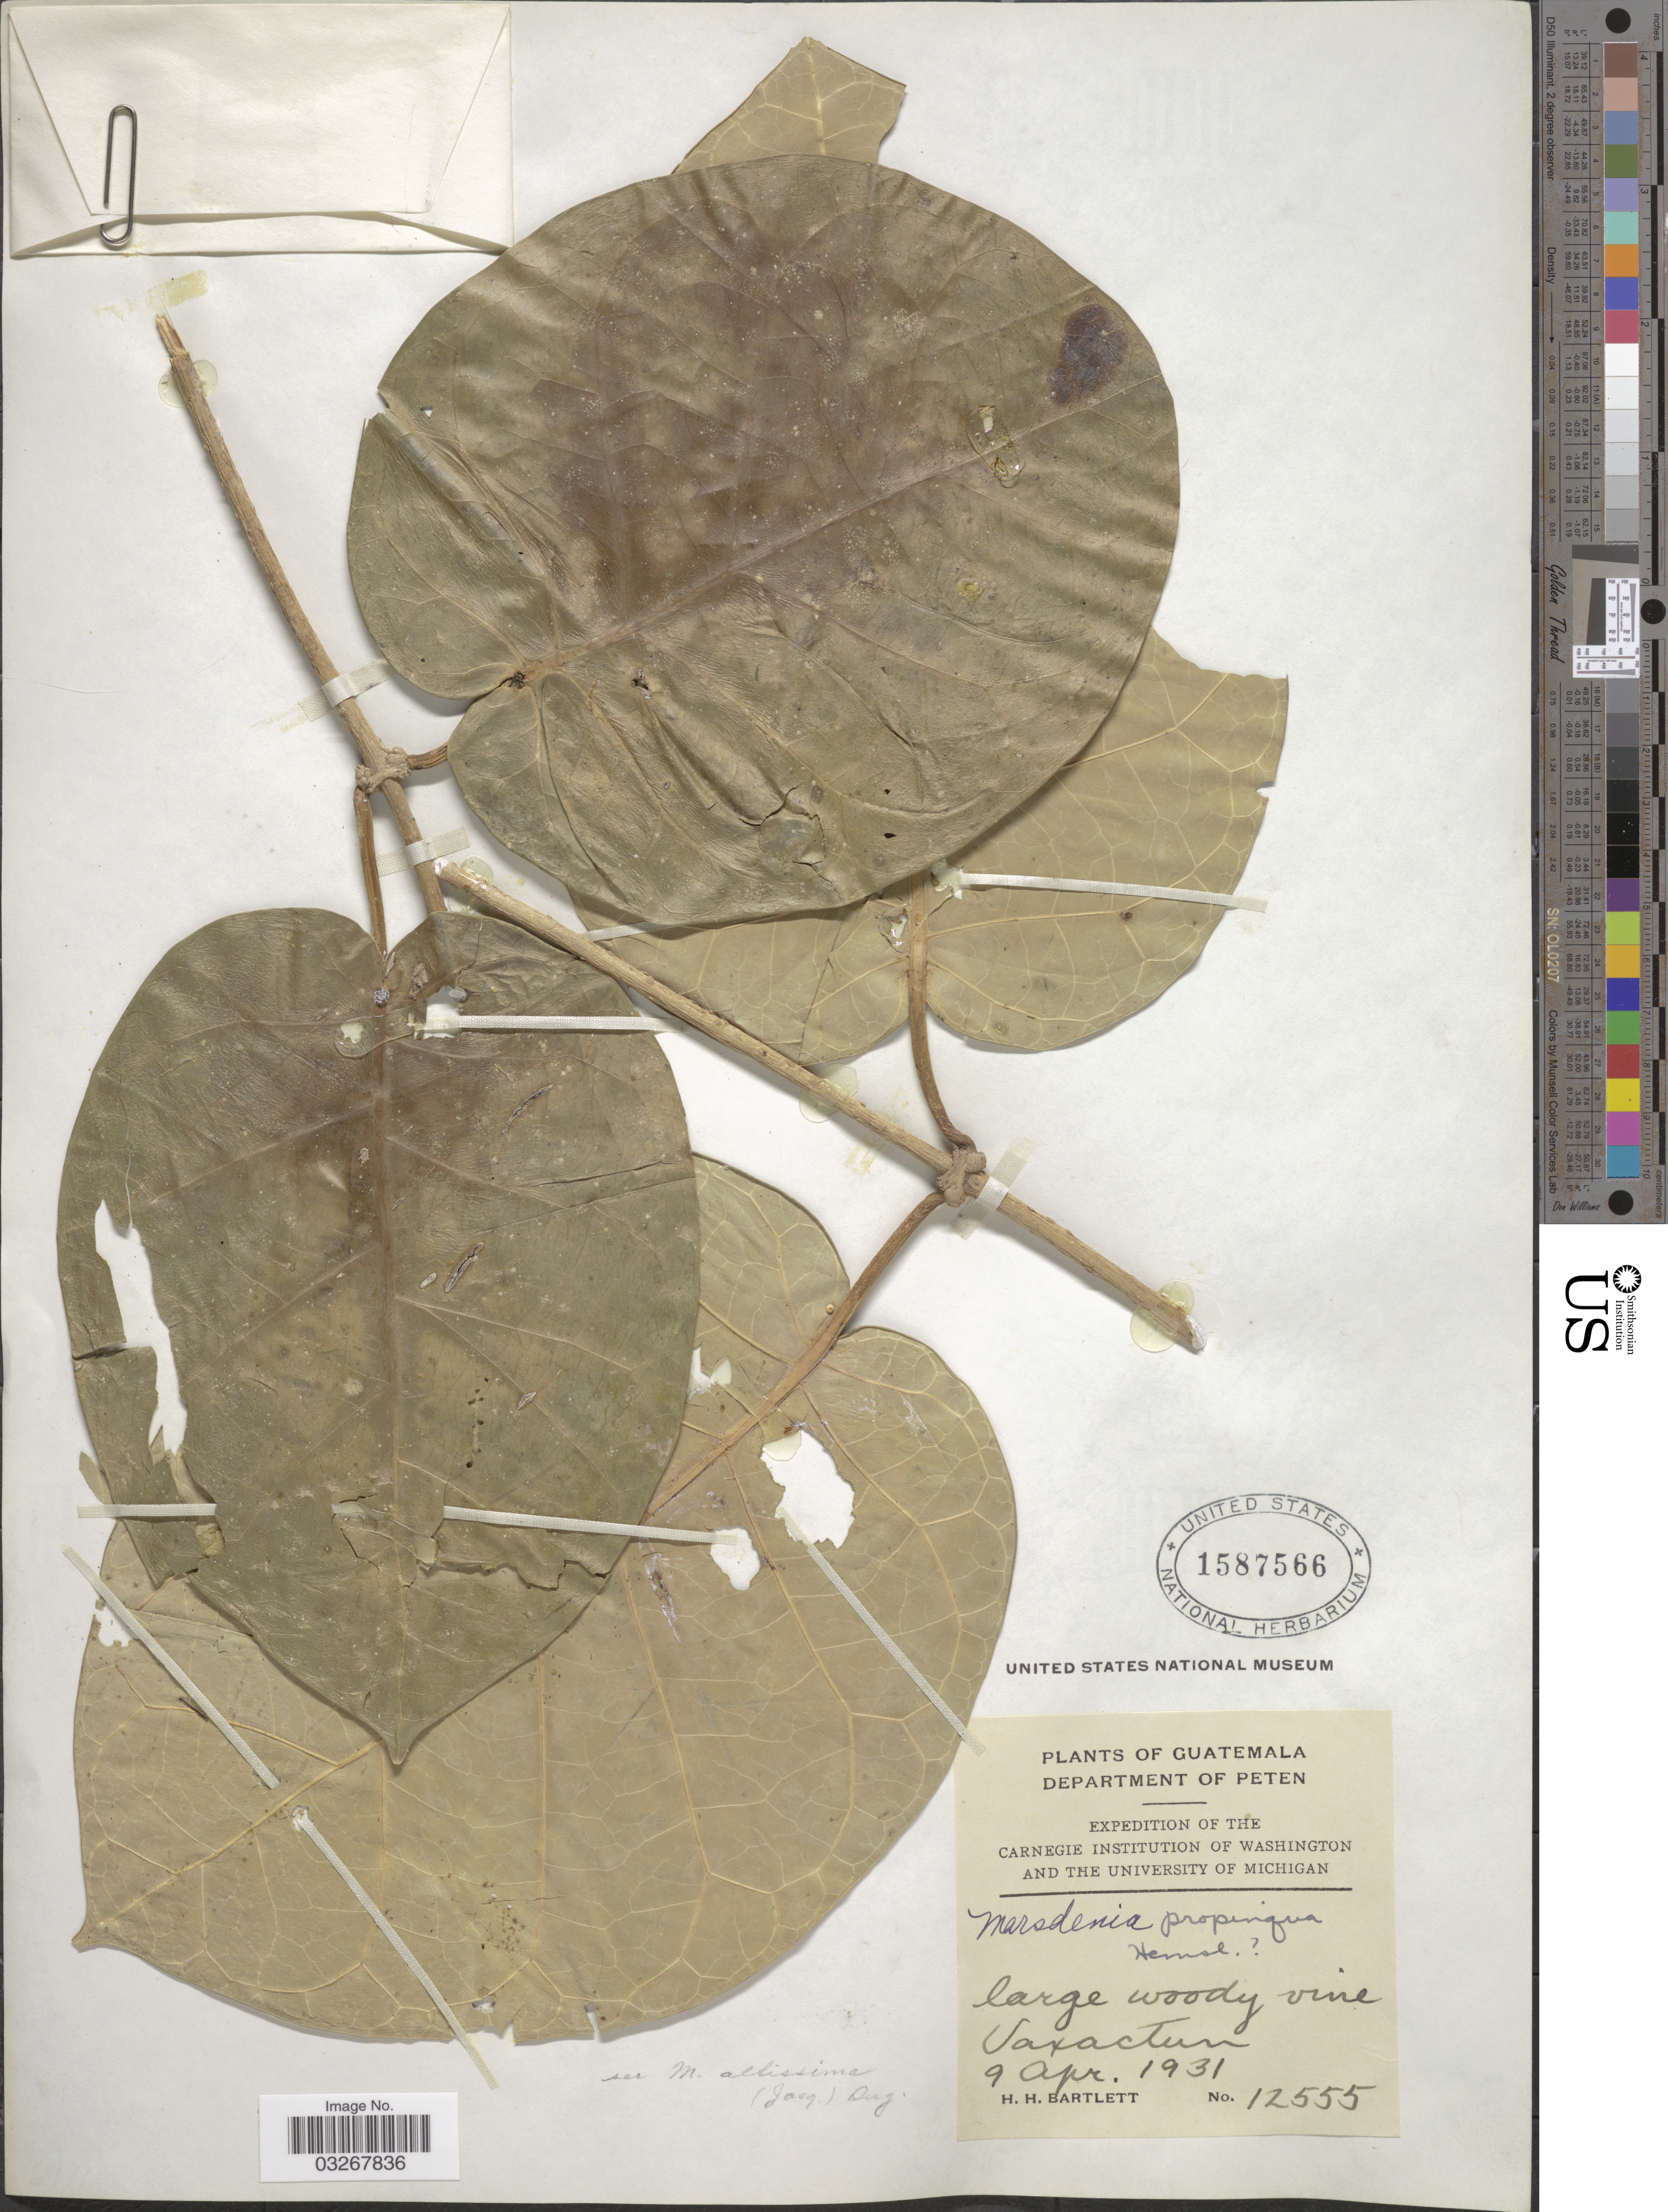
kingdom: Plantae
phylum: Tracheophyta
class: Magnoliopsida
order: Gentianales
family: Apocynaceae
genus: Marsdenia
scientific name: Marsdenia altissima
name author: (Jacq.) Dugand G.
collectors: H. H. Bartlett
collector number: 12555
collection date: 1931-04-09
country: Guatemala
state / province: El Petén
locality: Department of Peten. Uaxactun.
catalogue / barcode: US 1587566